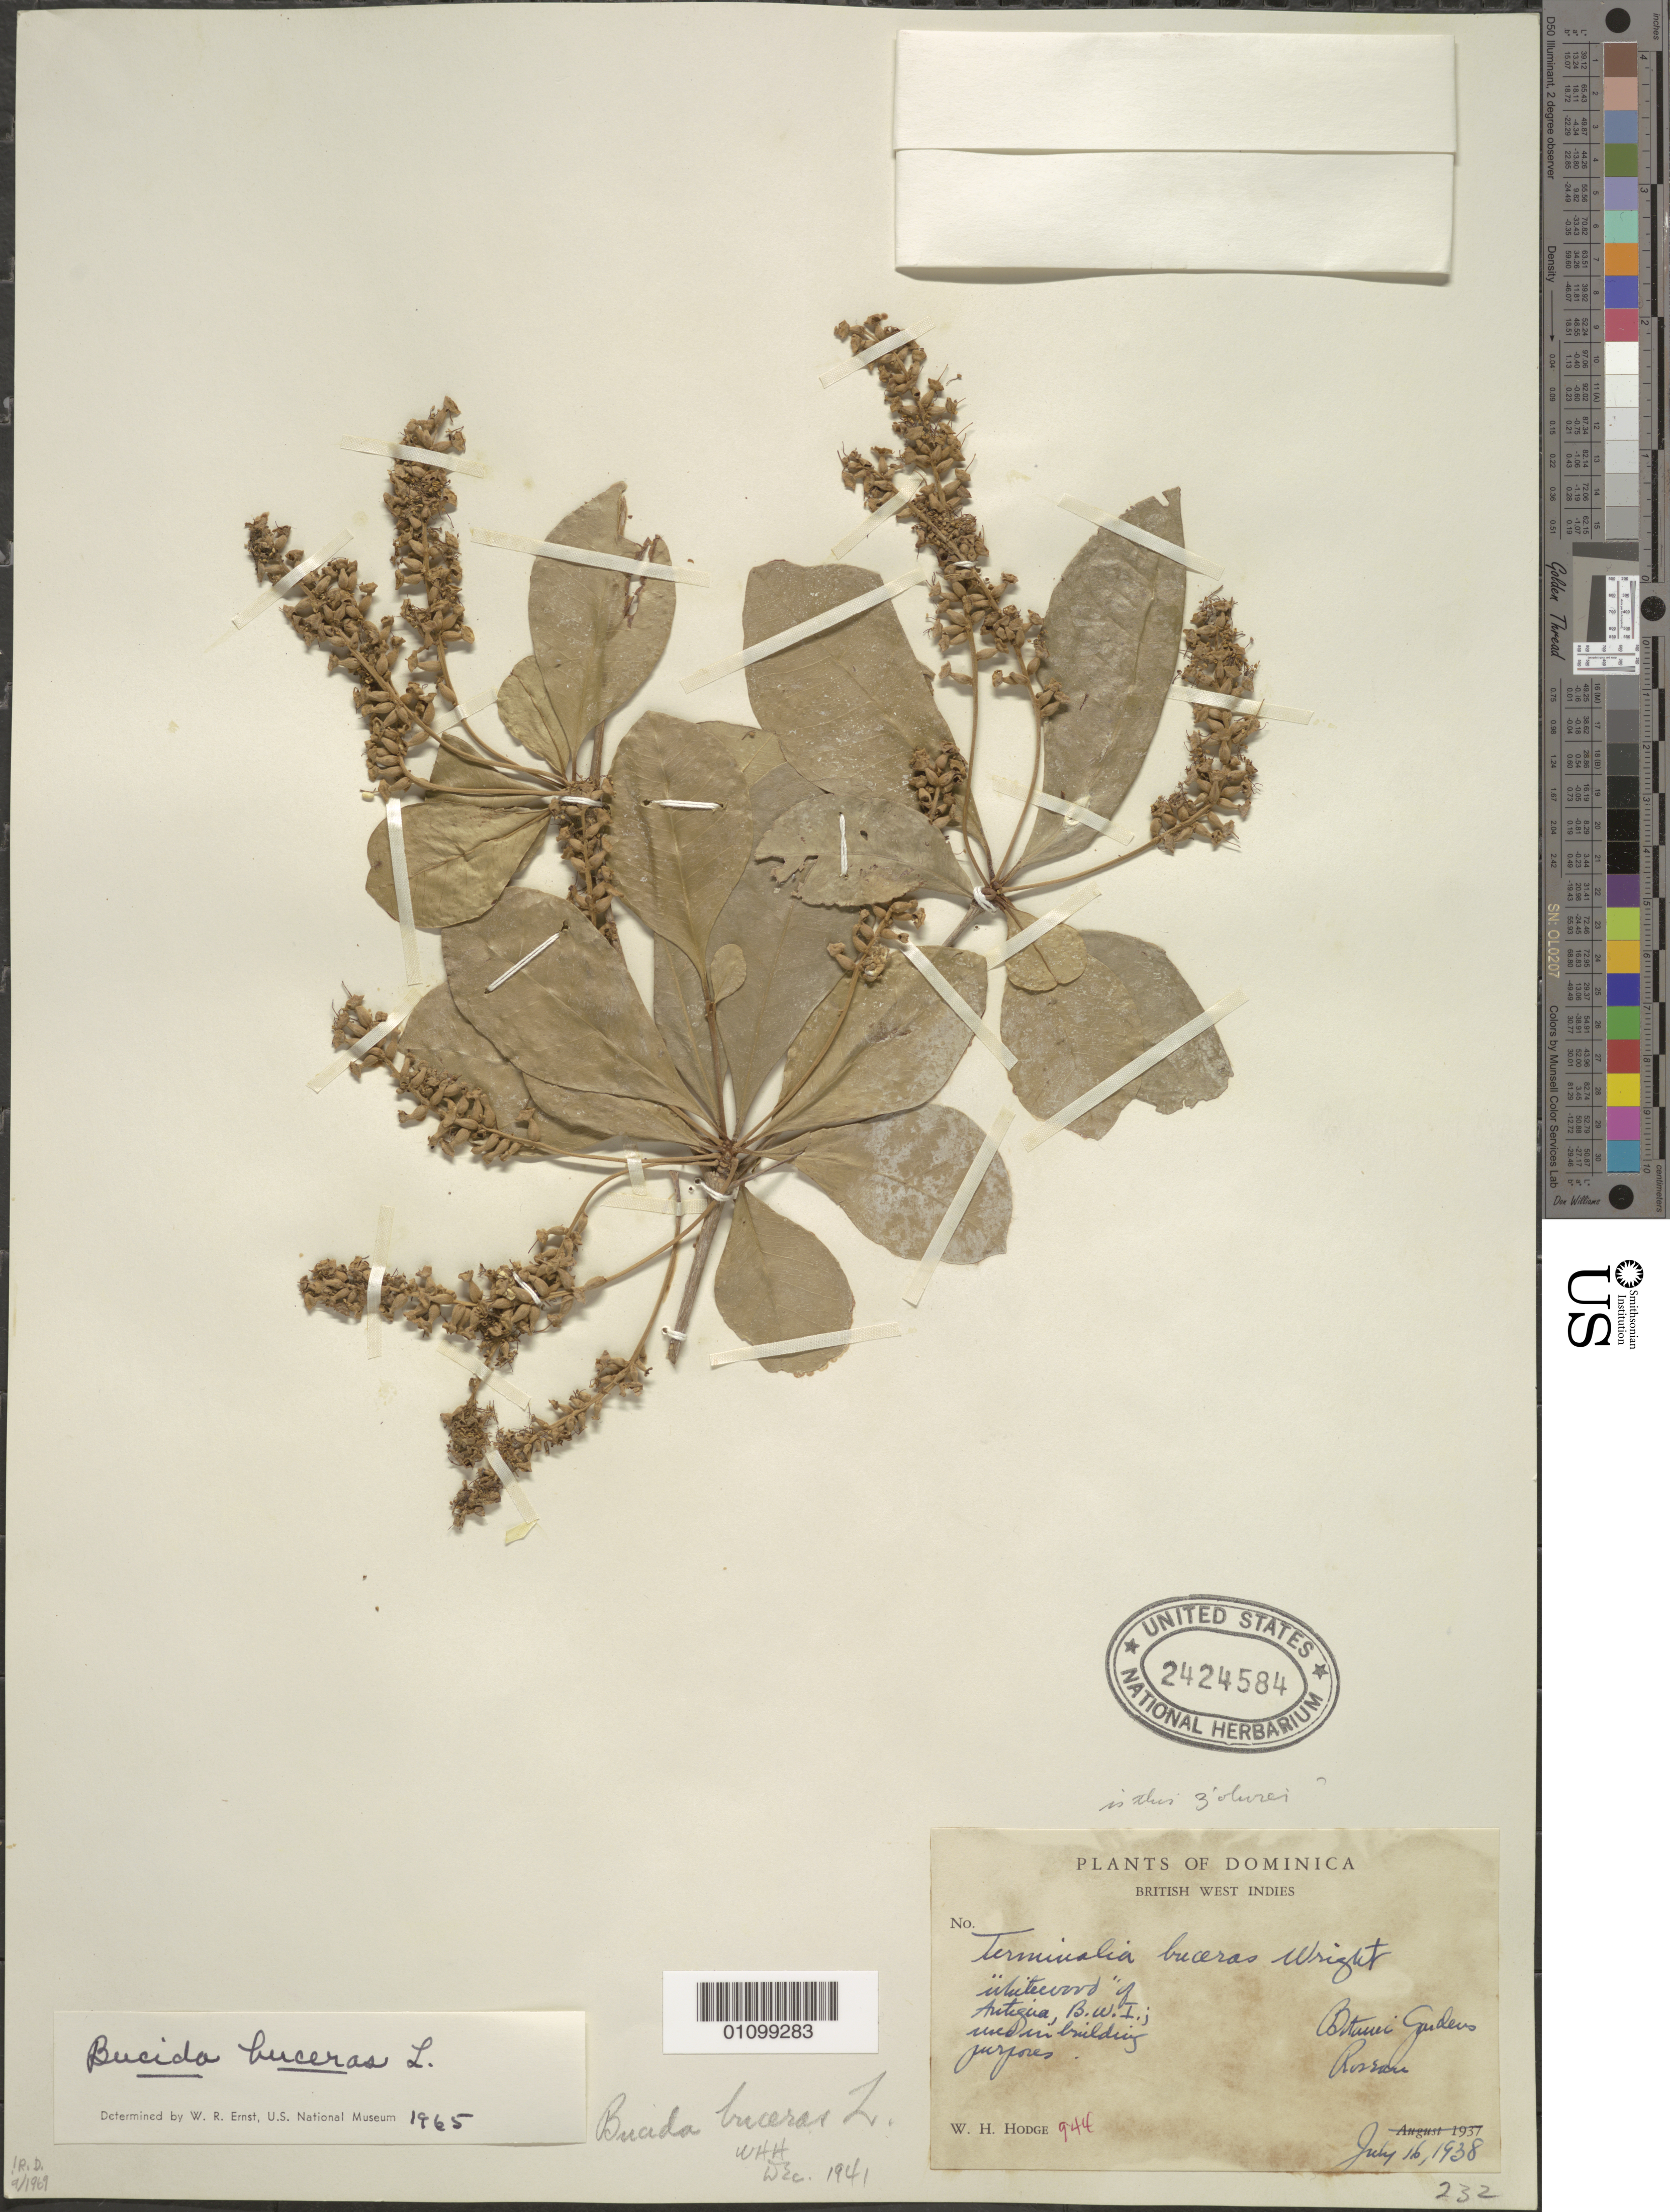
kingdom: Plantae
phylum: Tracheophyta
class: Magnoliopsida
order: Myrtales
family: Combretaceae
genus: Terminalia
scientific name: Terminalia buceras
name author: (L.) C. Wright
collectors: W. Hodge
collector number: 944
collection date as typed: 16 Jul 1938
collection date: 1938-07-16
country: Dominica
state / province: St. George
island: Dominica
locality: Botanic Garden.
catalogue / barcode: US 2424584